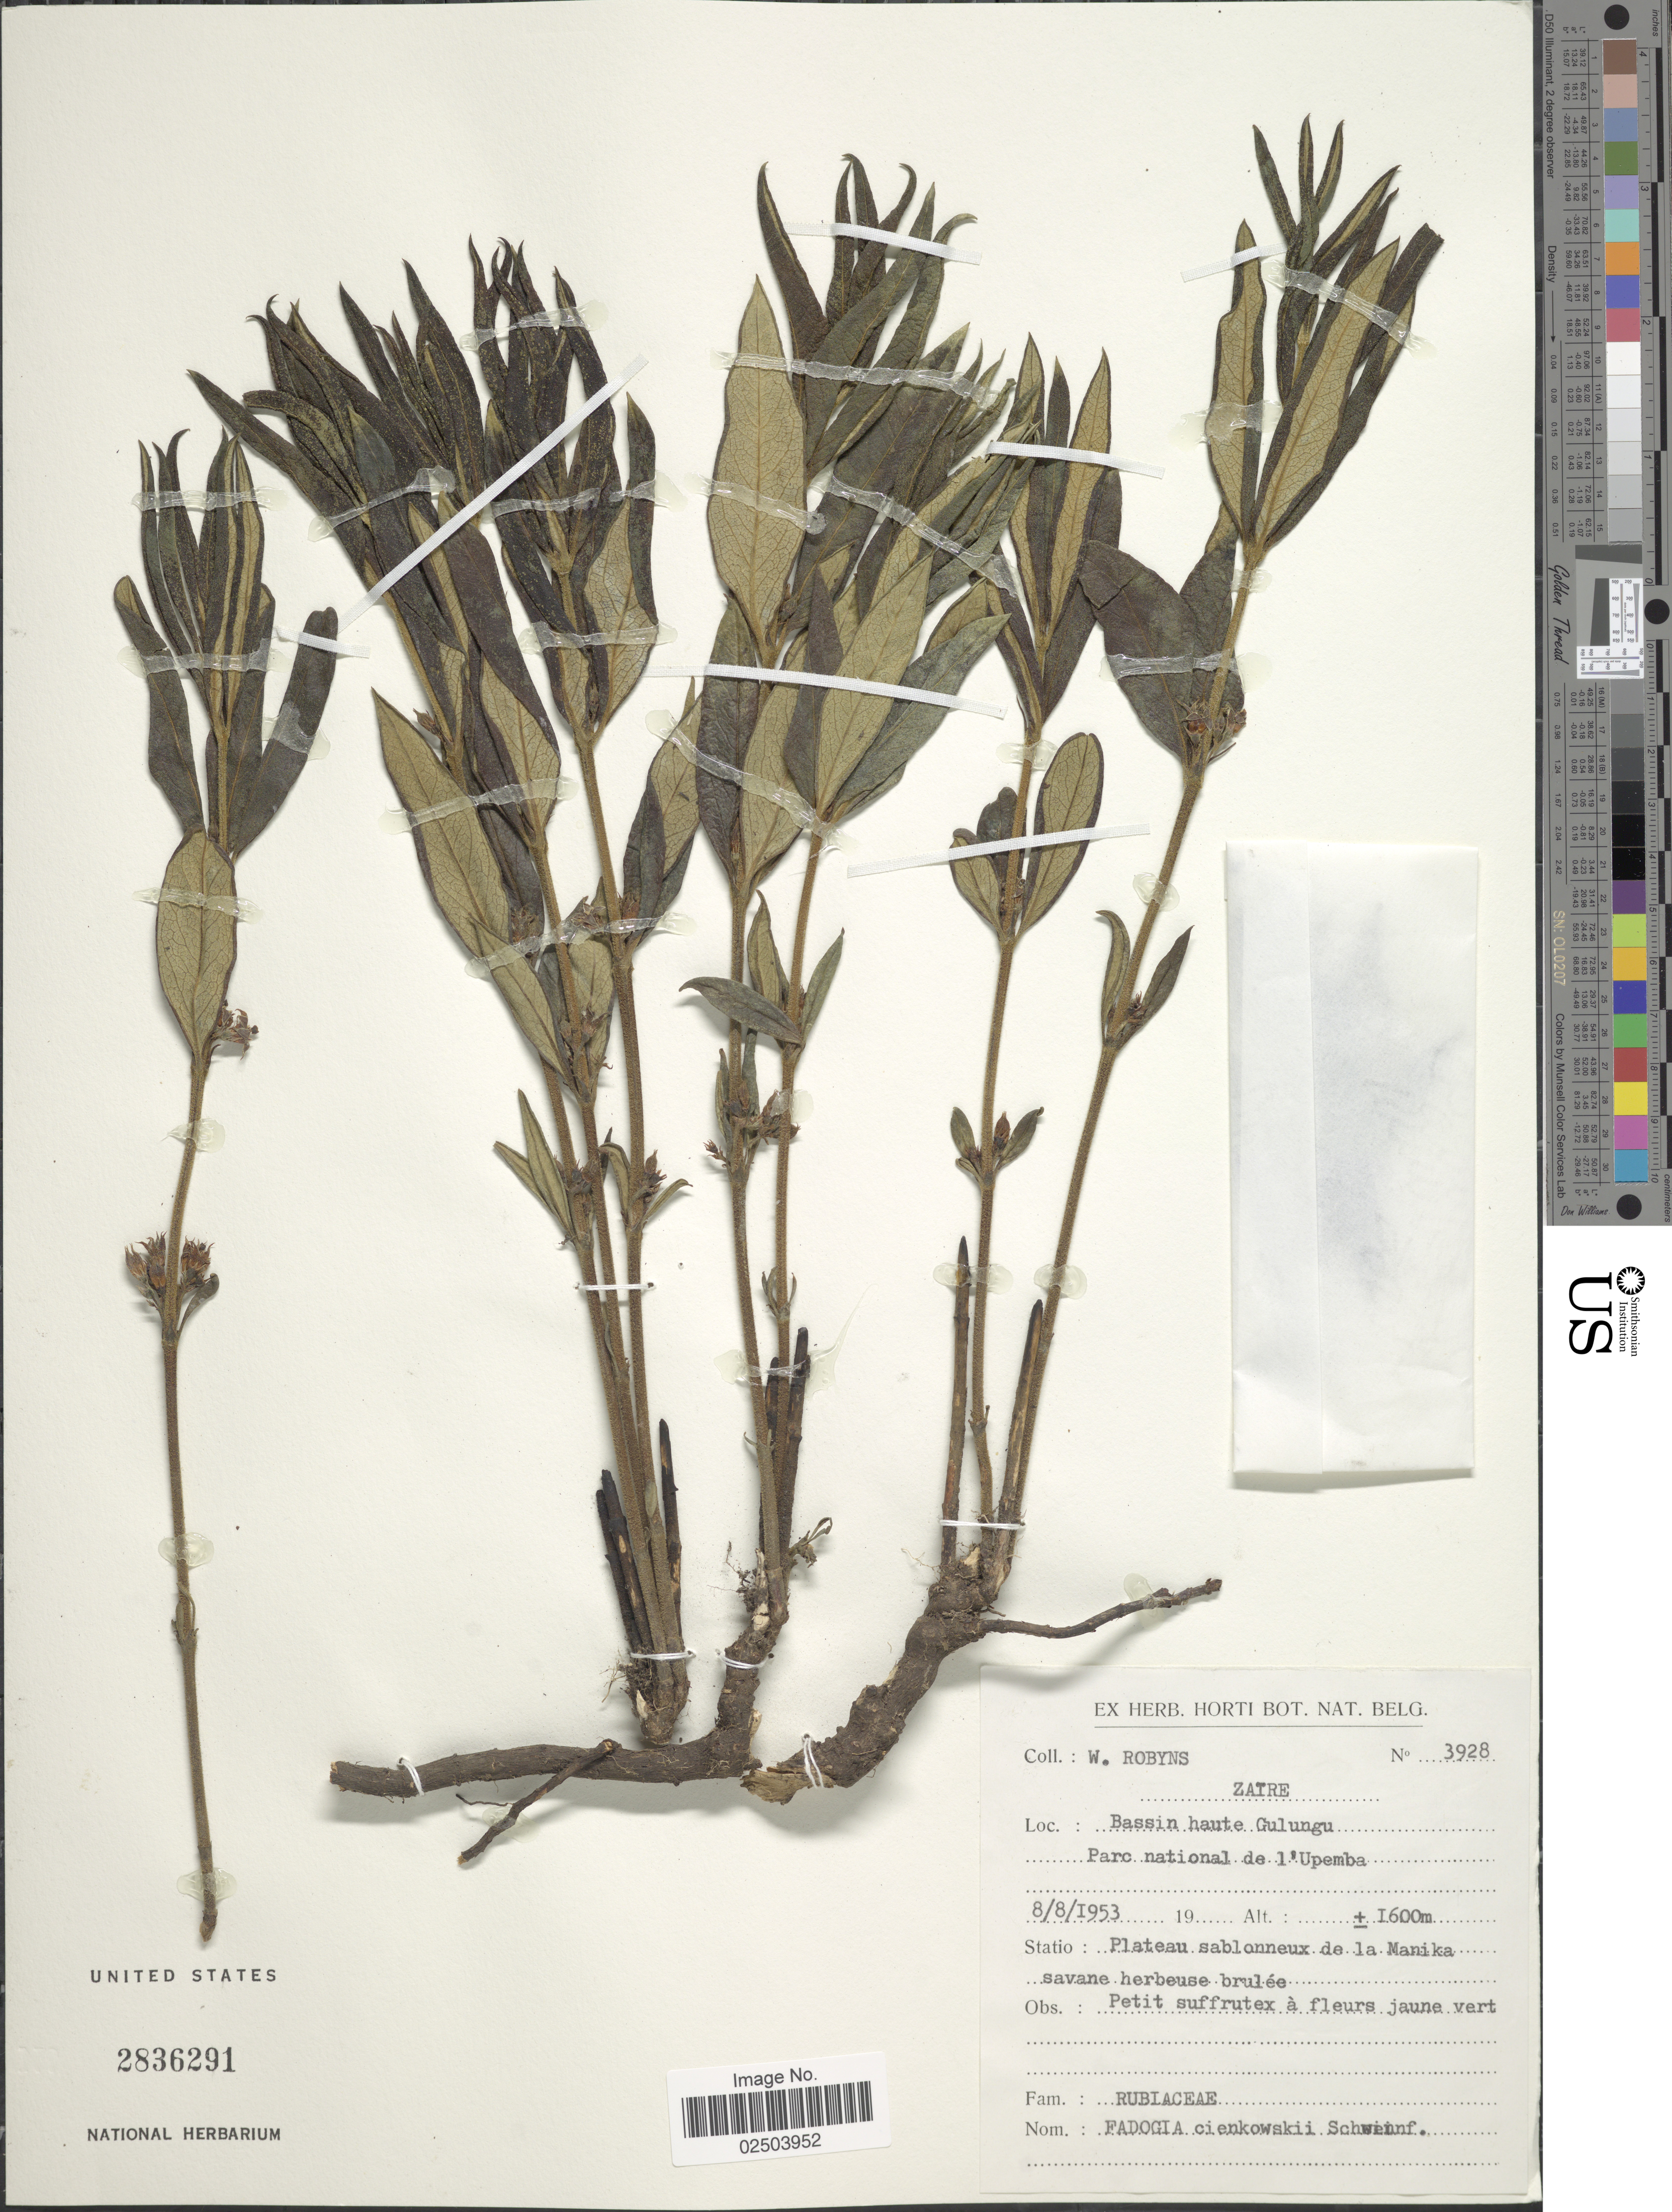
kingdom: Plantae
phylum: Tracheophyta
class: Magnoliopsida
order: Gentianales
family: Rubiaceae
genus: Fadogia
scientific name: Fadogia cienkoswkii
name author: Schweinf.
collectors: W. Robyns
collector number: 3928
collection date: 1953-08-08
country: Congo, Democratic Republic of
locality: Zaire. Bassin haute Gulungu. Parc national de l'Upemba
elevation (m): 1600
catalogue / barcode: US 2836291